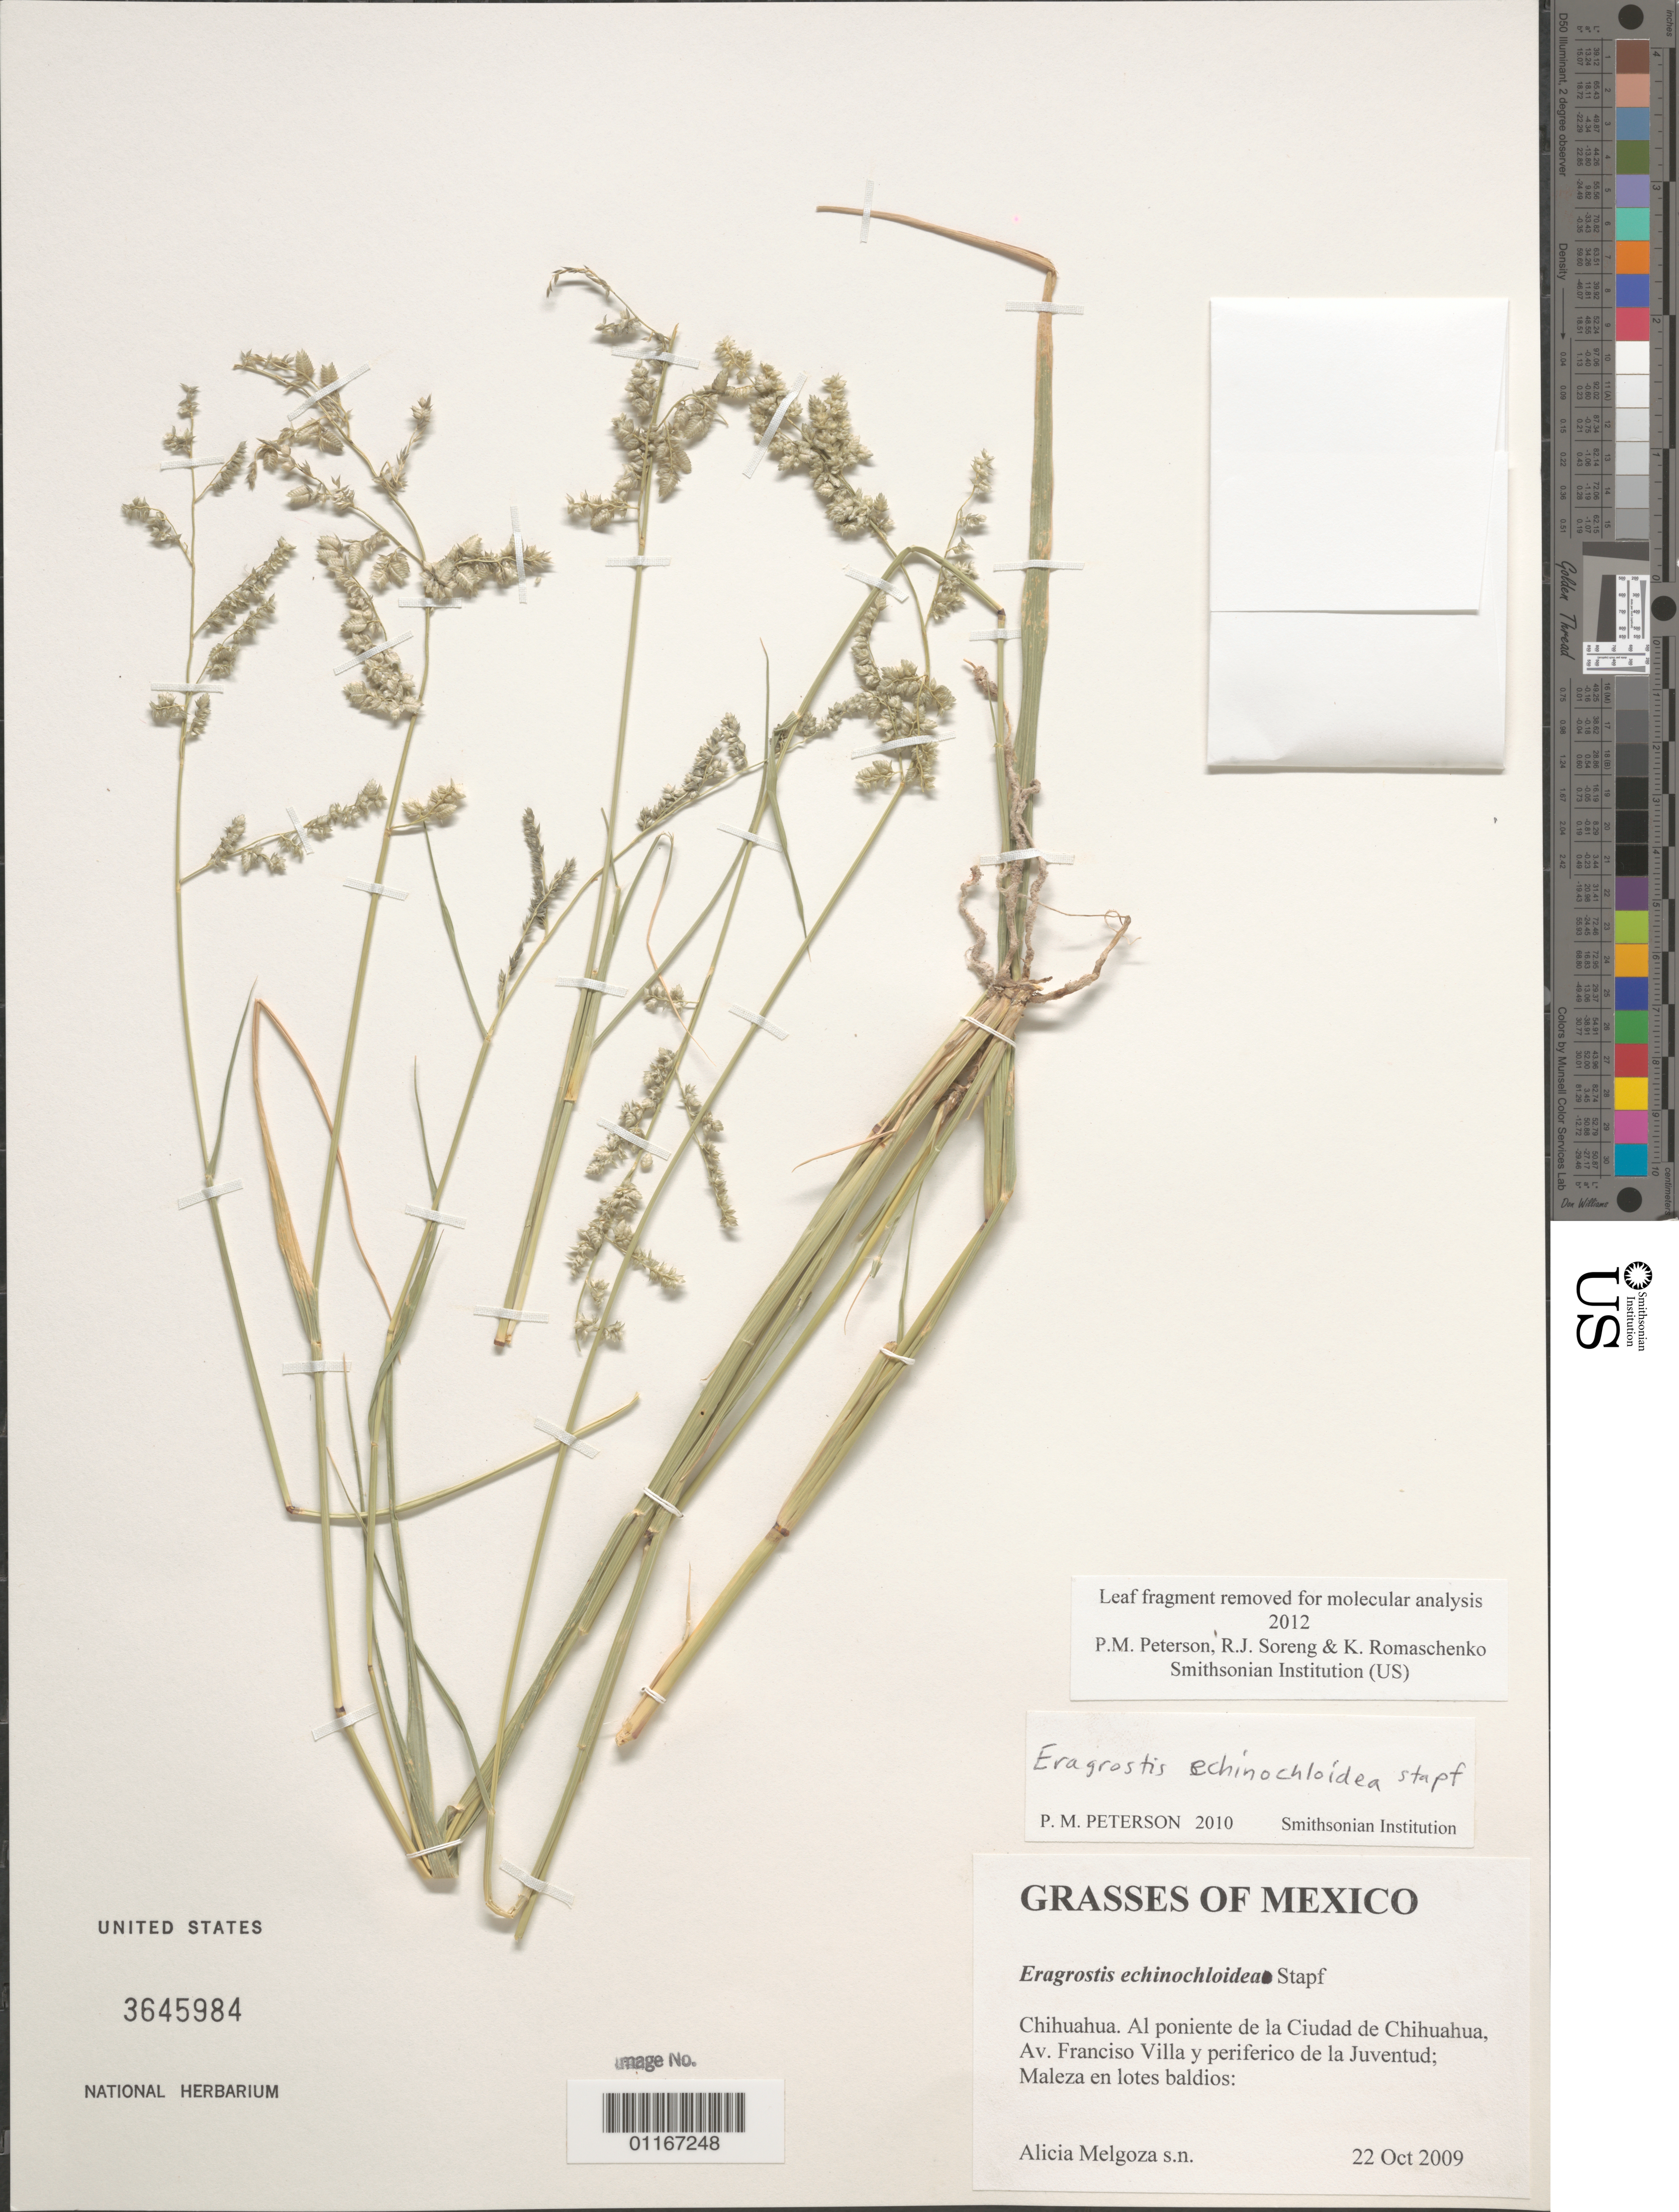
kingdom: Plantae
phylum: Tracheophyta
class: Liliopsida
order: Poales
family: Poaceae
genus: Eragrostis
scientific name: Eragrostis echinochloidea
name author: Stapf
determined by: Peterson, Paul M., (BOT), Smithsonian Institution - National Museum of Natural History (UNITED STATES)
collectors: A. Melgoza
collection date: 2009-10-22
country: Mexico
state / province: Chihuahua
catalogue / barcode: US 3645984